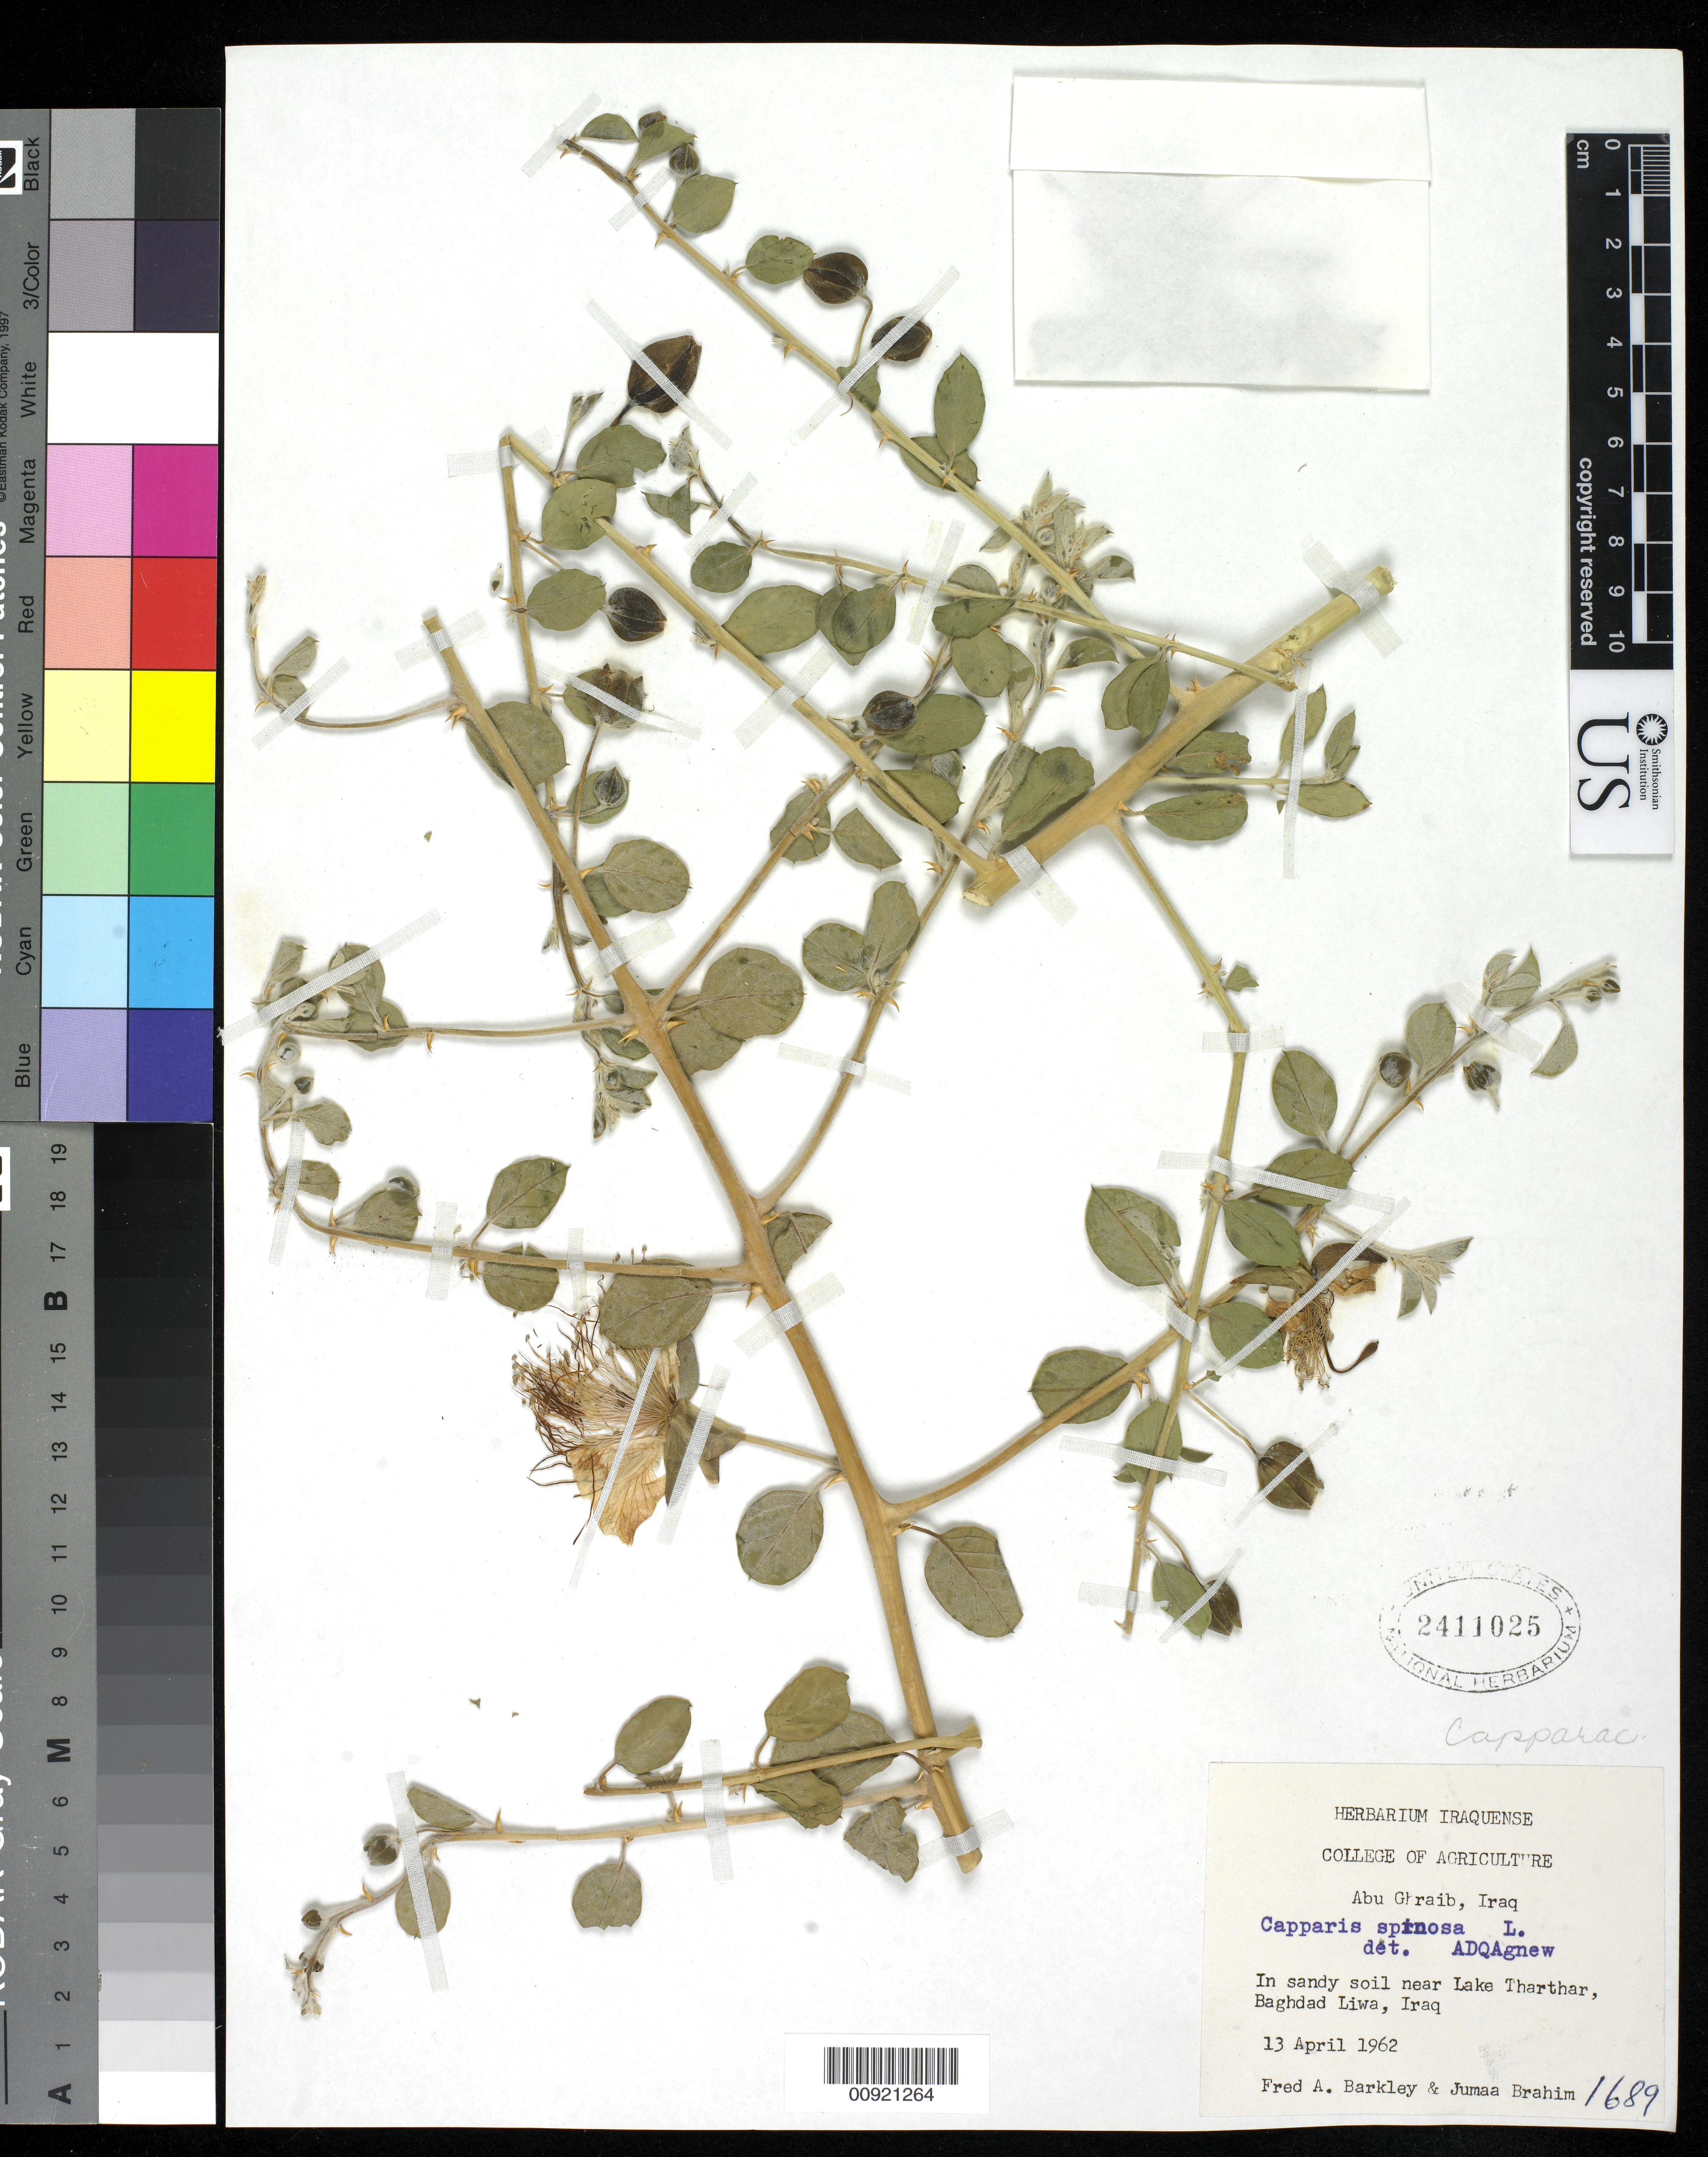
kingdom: Plantae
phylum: Tracheophyta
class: Magnoliopsida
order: Brassicales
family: Capparaceae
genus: Capparis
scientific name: Capparis spinosa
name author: L.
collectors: F. A. Barkley & J. Brahim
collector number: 1689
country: Iraq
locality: Neare Lake Tharthar, Baghdad Liwa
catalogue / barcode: US 2411025